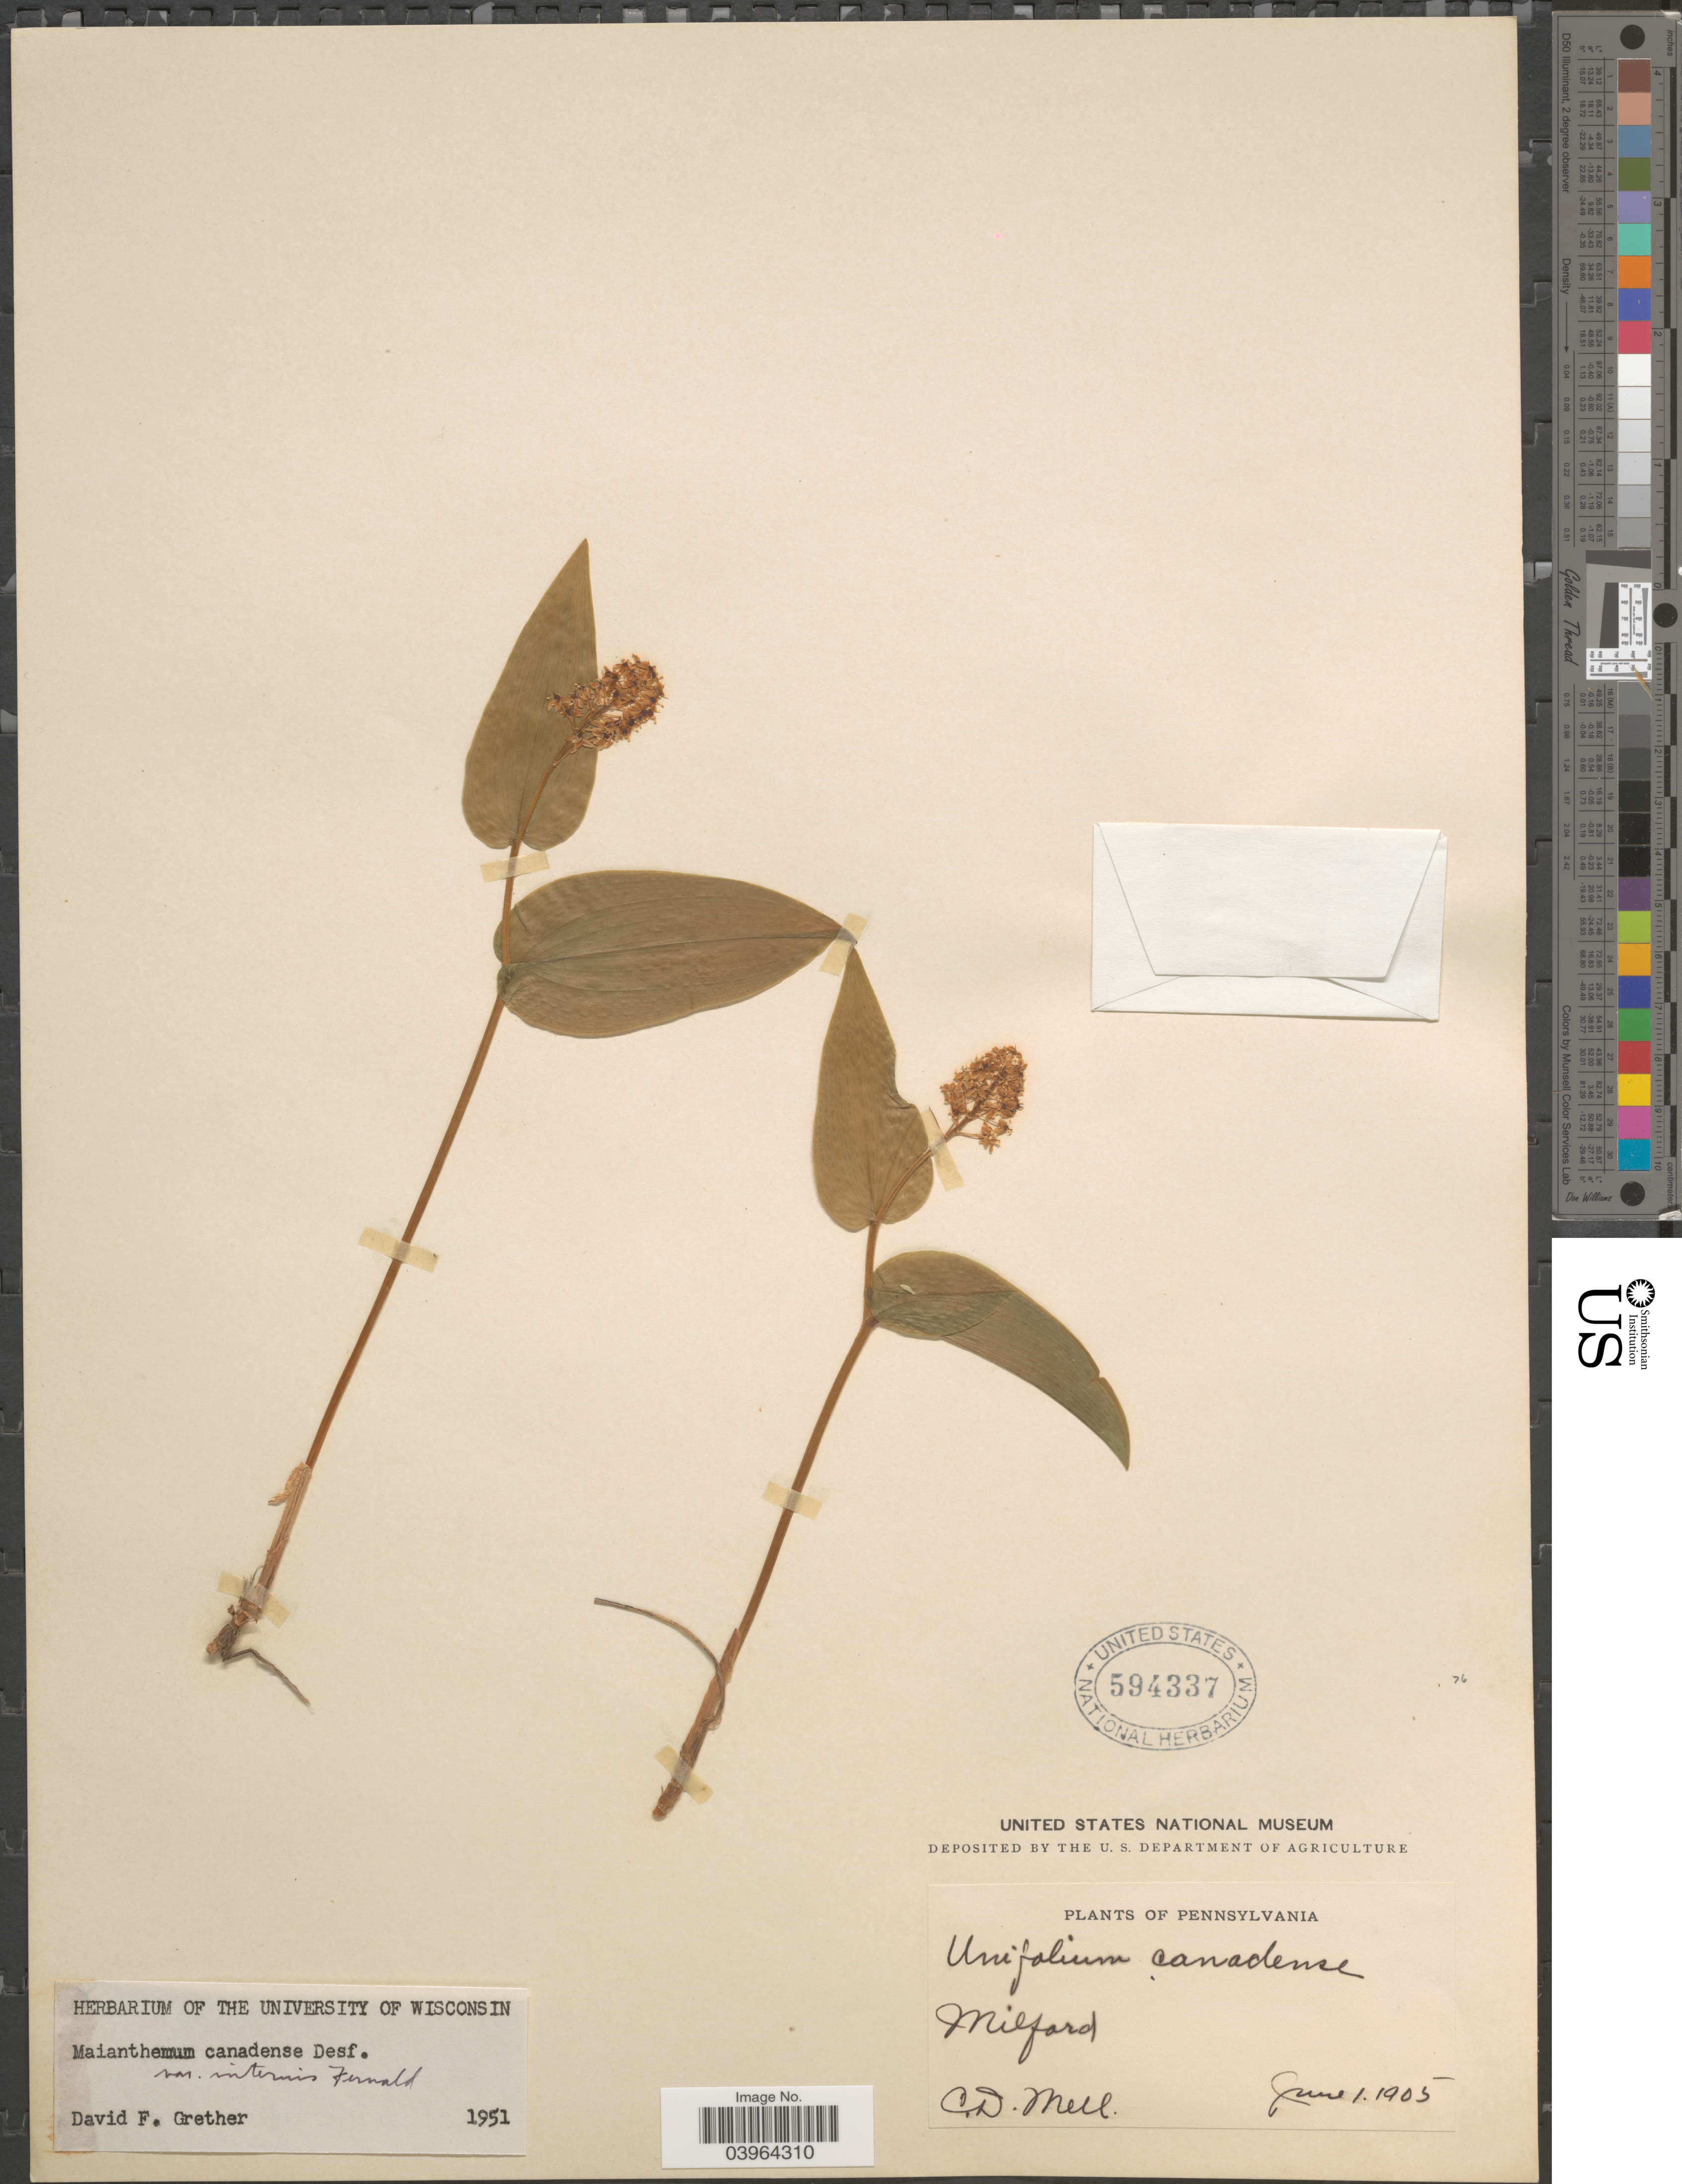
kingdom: Plantae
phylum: Tracheophyta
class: Liliopsida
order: Asparagales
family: Asparagaceae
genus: Maianthemum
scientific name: Maianthemum canadense var. interius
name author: Fernald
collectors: C. D. Mell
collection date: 1905-06-01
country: United States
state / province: Pennsylvania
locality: Milford.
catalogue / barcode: US 594337